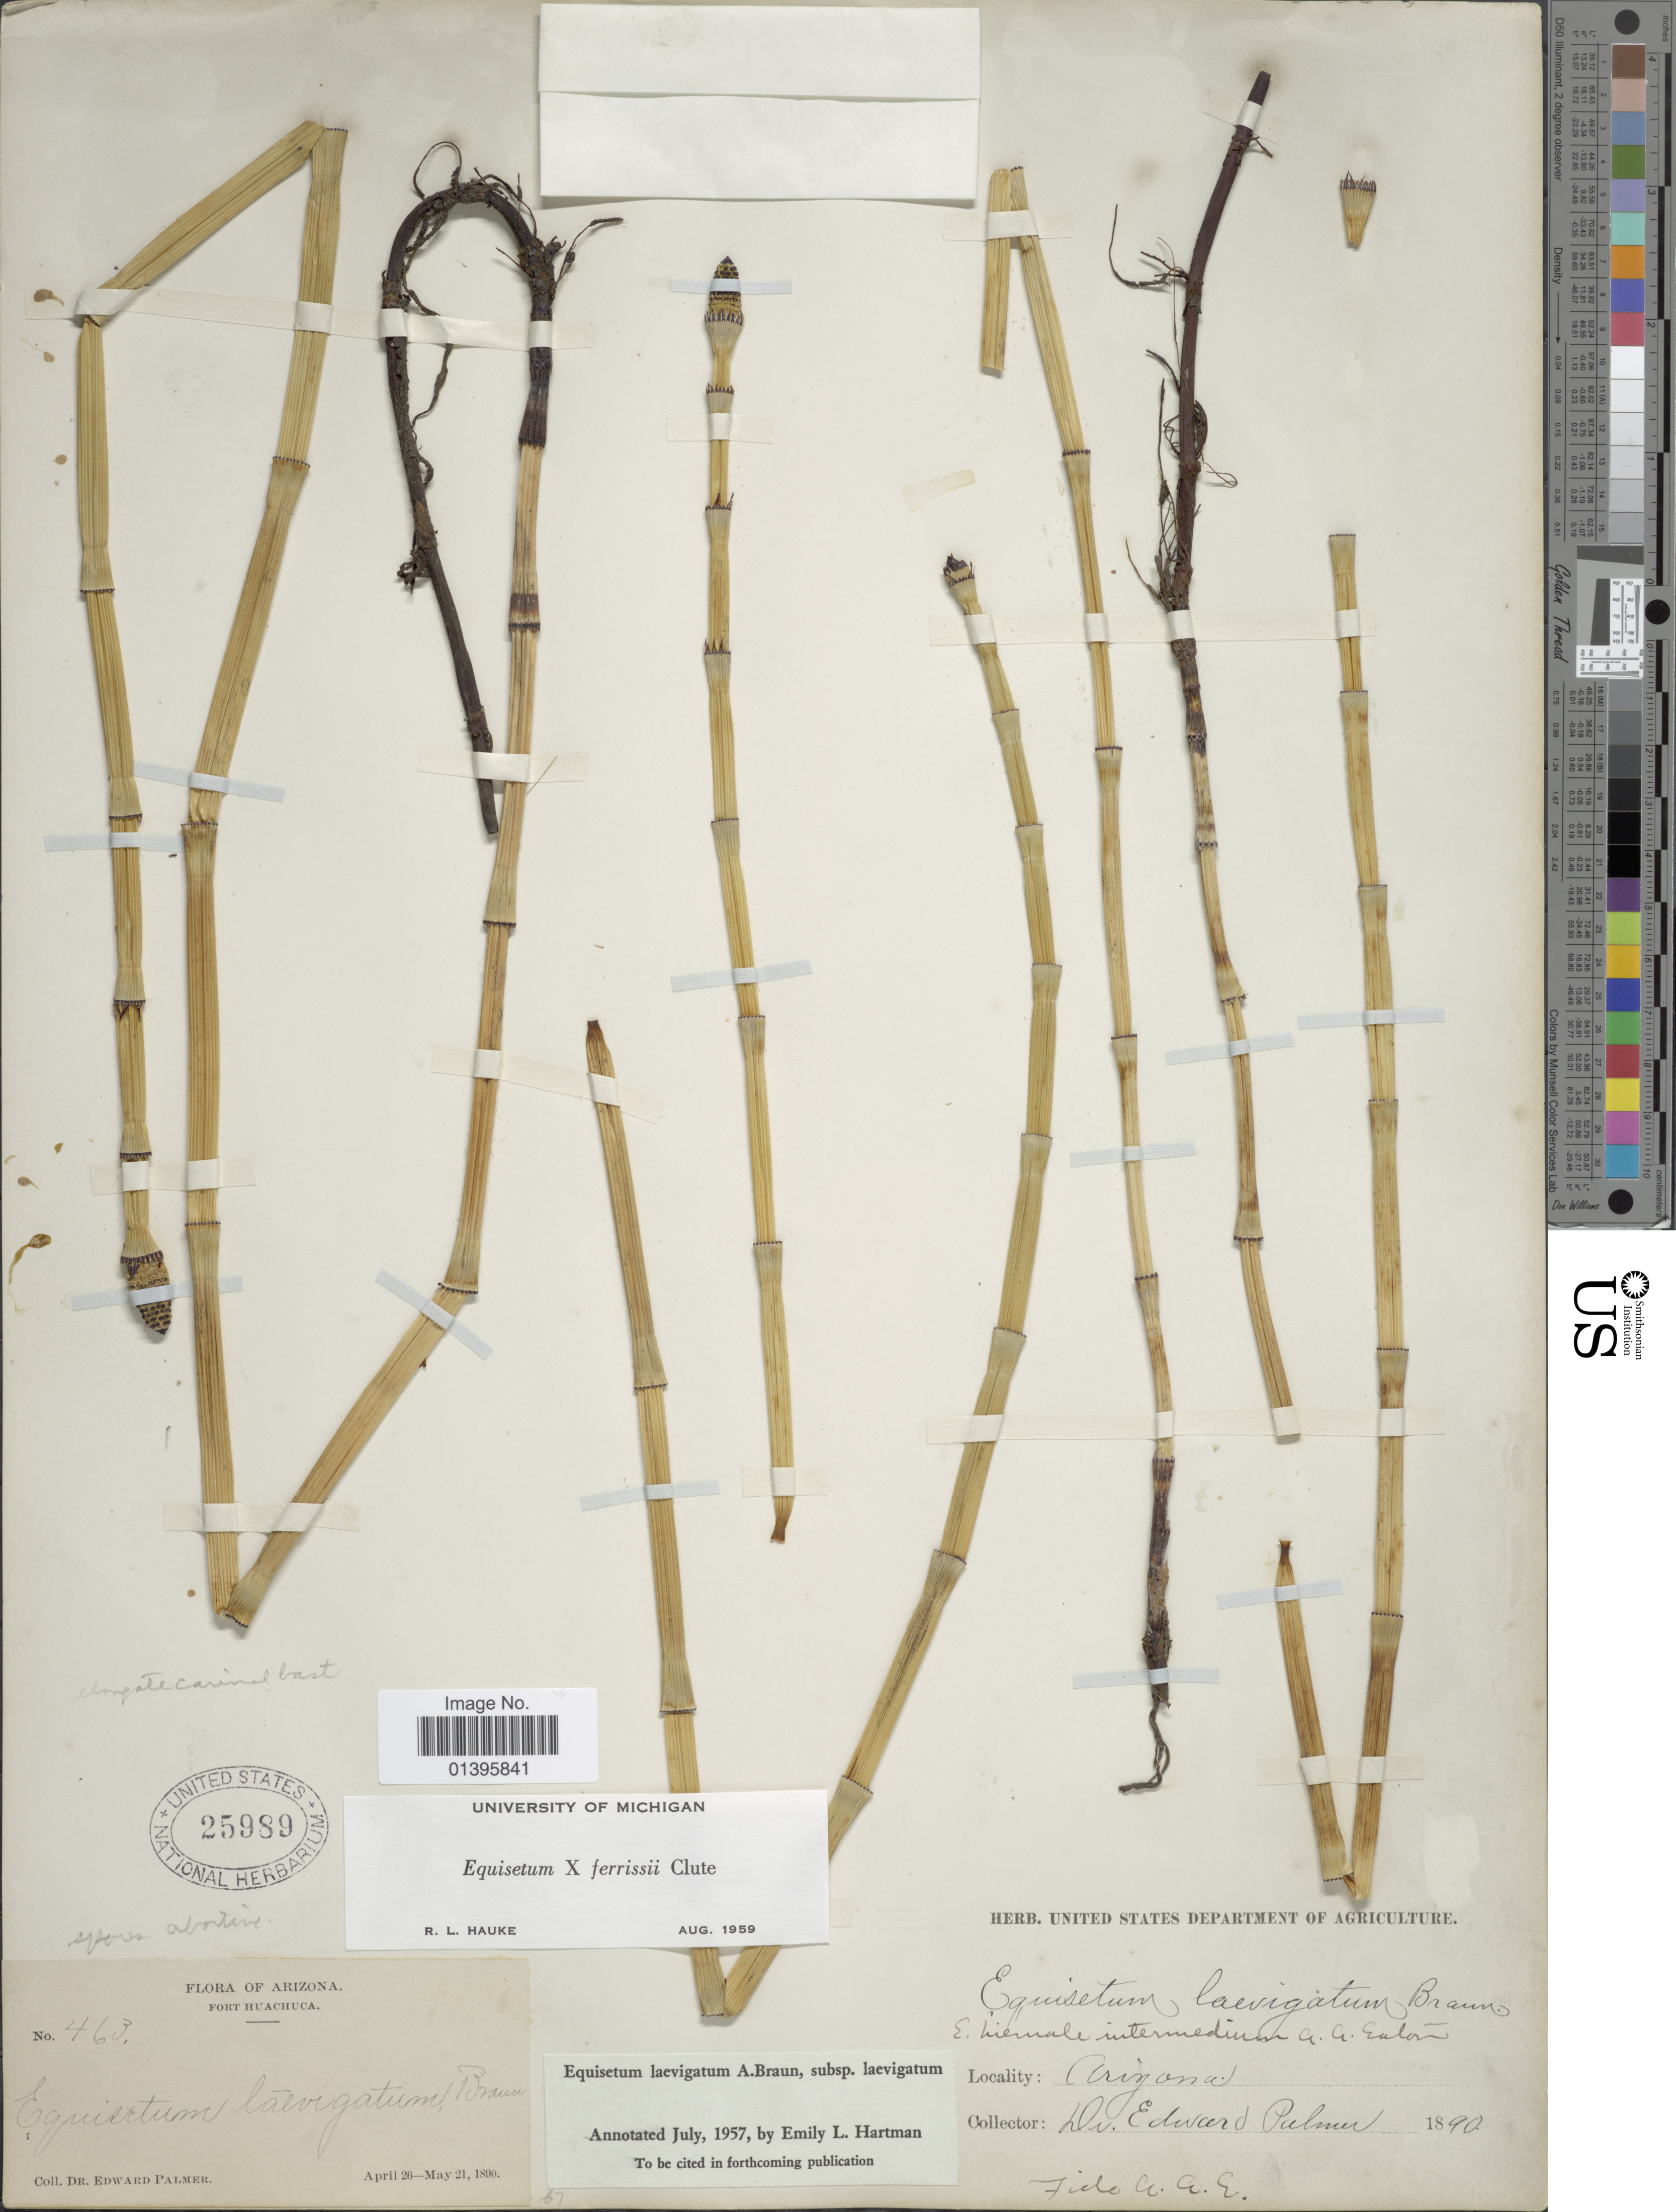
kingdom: Plantae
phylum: Tracheophyta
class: Polypodiopsida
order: Equisetales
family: Equisetaceae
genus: Equisetum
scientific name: Equisetum x ferrissii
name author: Clute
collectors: E. Palmer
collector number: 463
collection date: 1890-04-26/1890-05-21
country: United States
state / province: Arizona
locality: Fort Huachuca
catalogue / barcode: US 25989